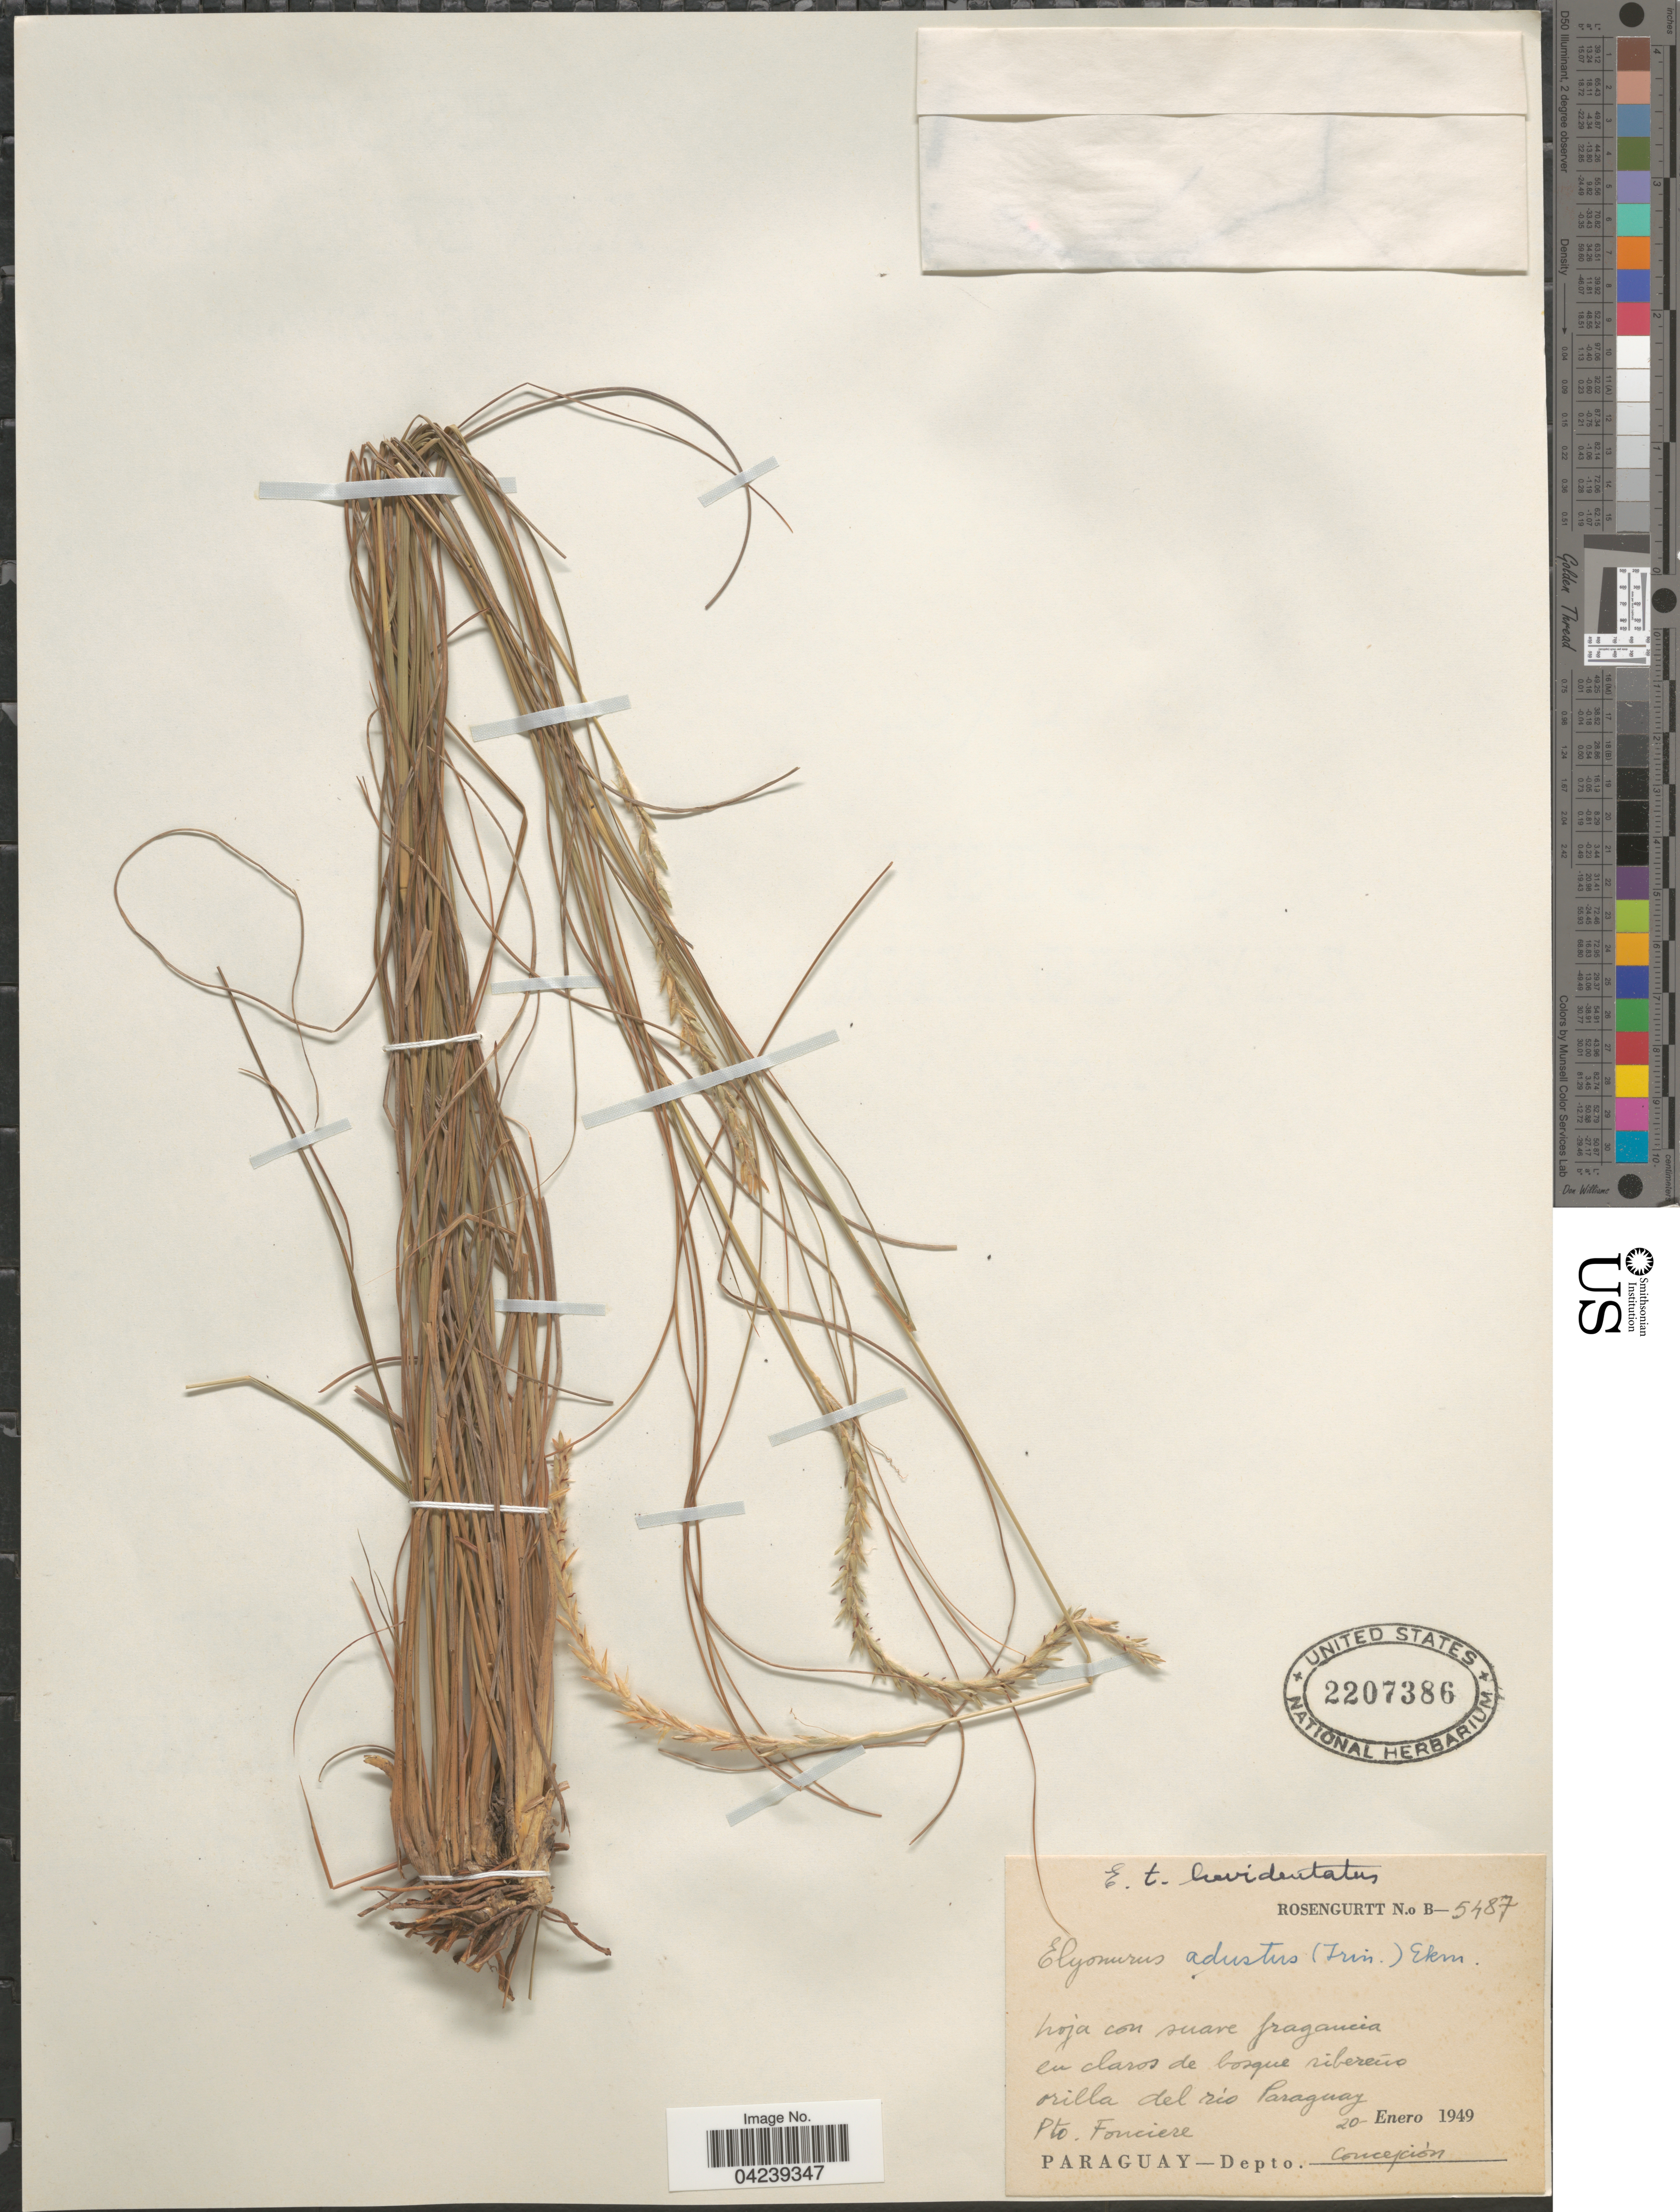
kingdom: Plantae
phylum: Tracheophyta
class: Liliopsida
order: Poales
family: Poaceae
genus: Elionurus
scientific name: Elionurus tripsacoides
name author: Humb. & Bonpl. ex Willd.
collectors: Rosengurtt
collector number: B-5487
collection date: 1949-01-20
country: Paraguay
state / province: Concepcion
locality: Orilla del río Paraguay. Pto. Fonciere. Depto. Concepción.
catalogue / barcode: US 2207386